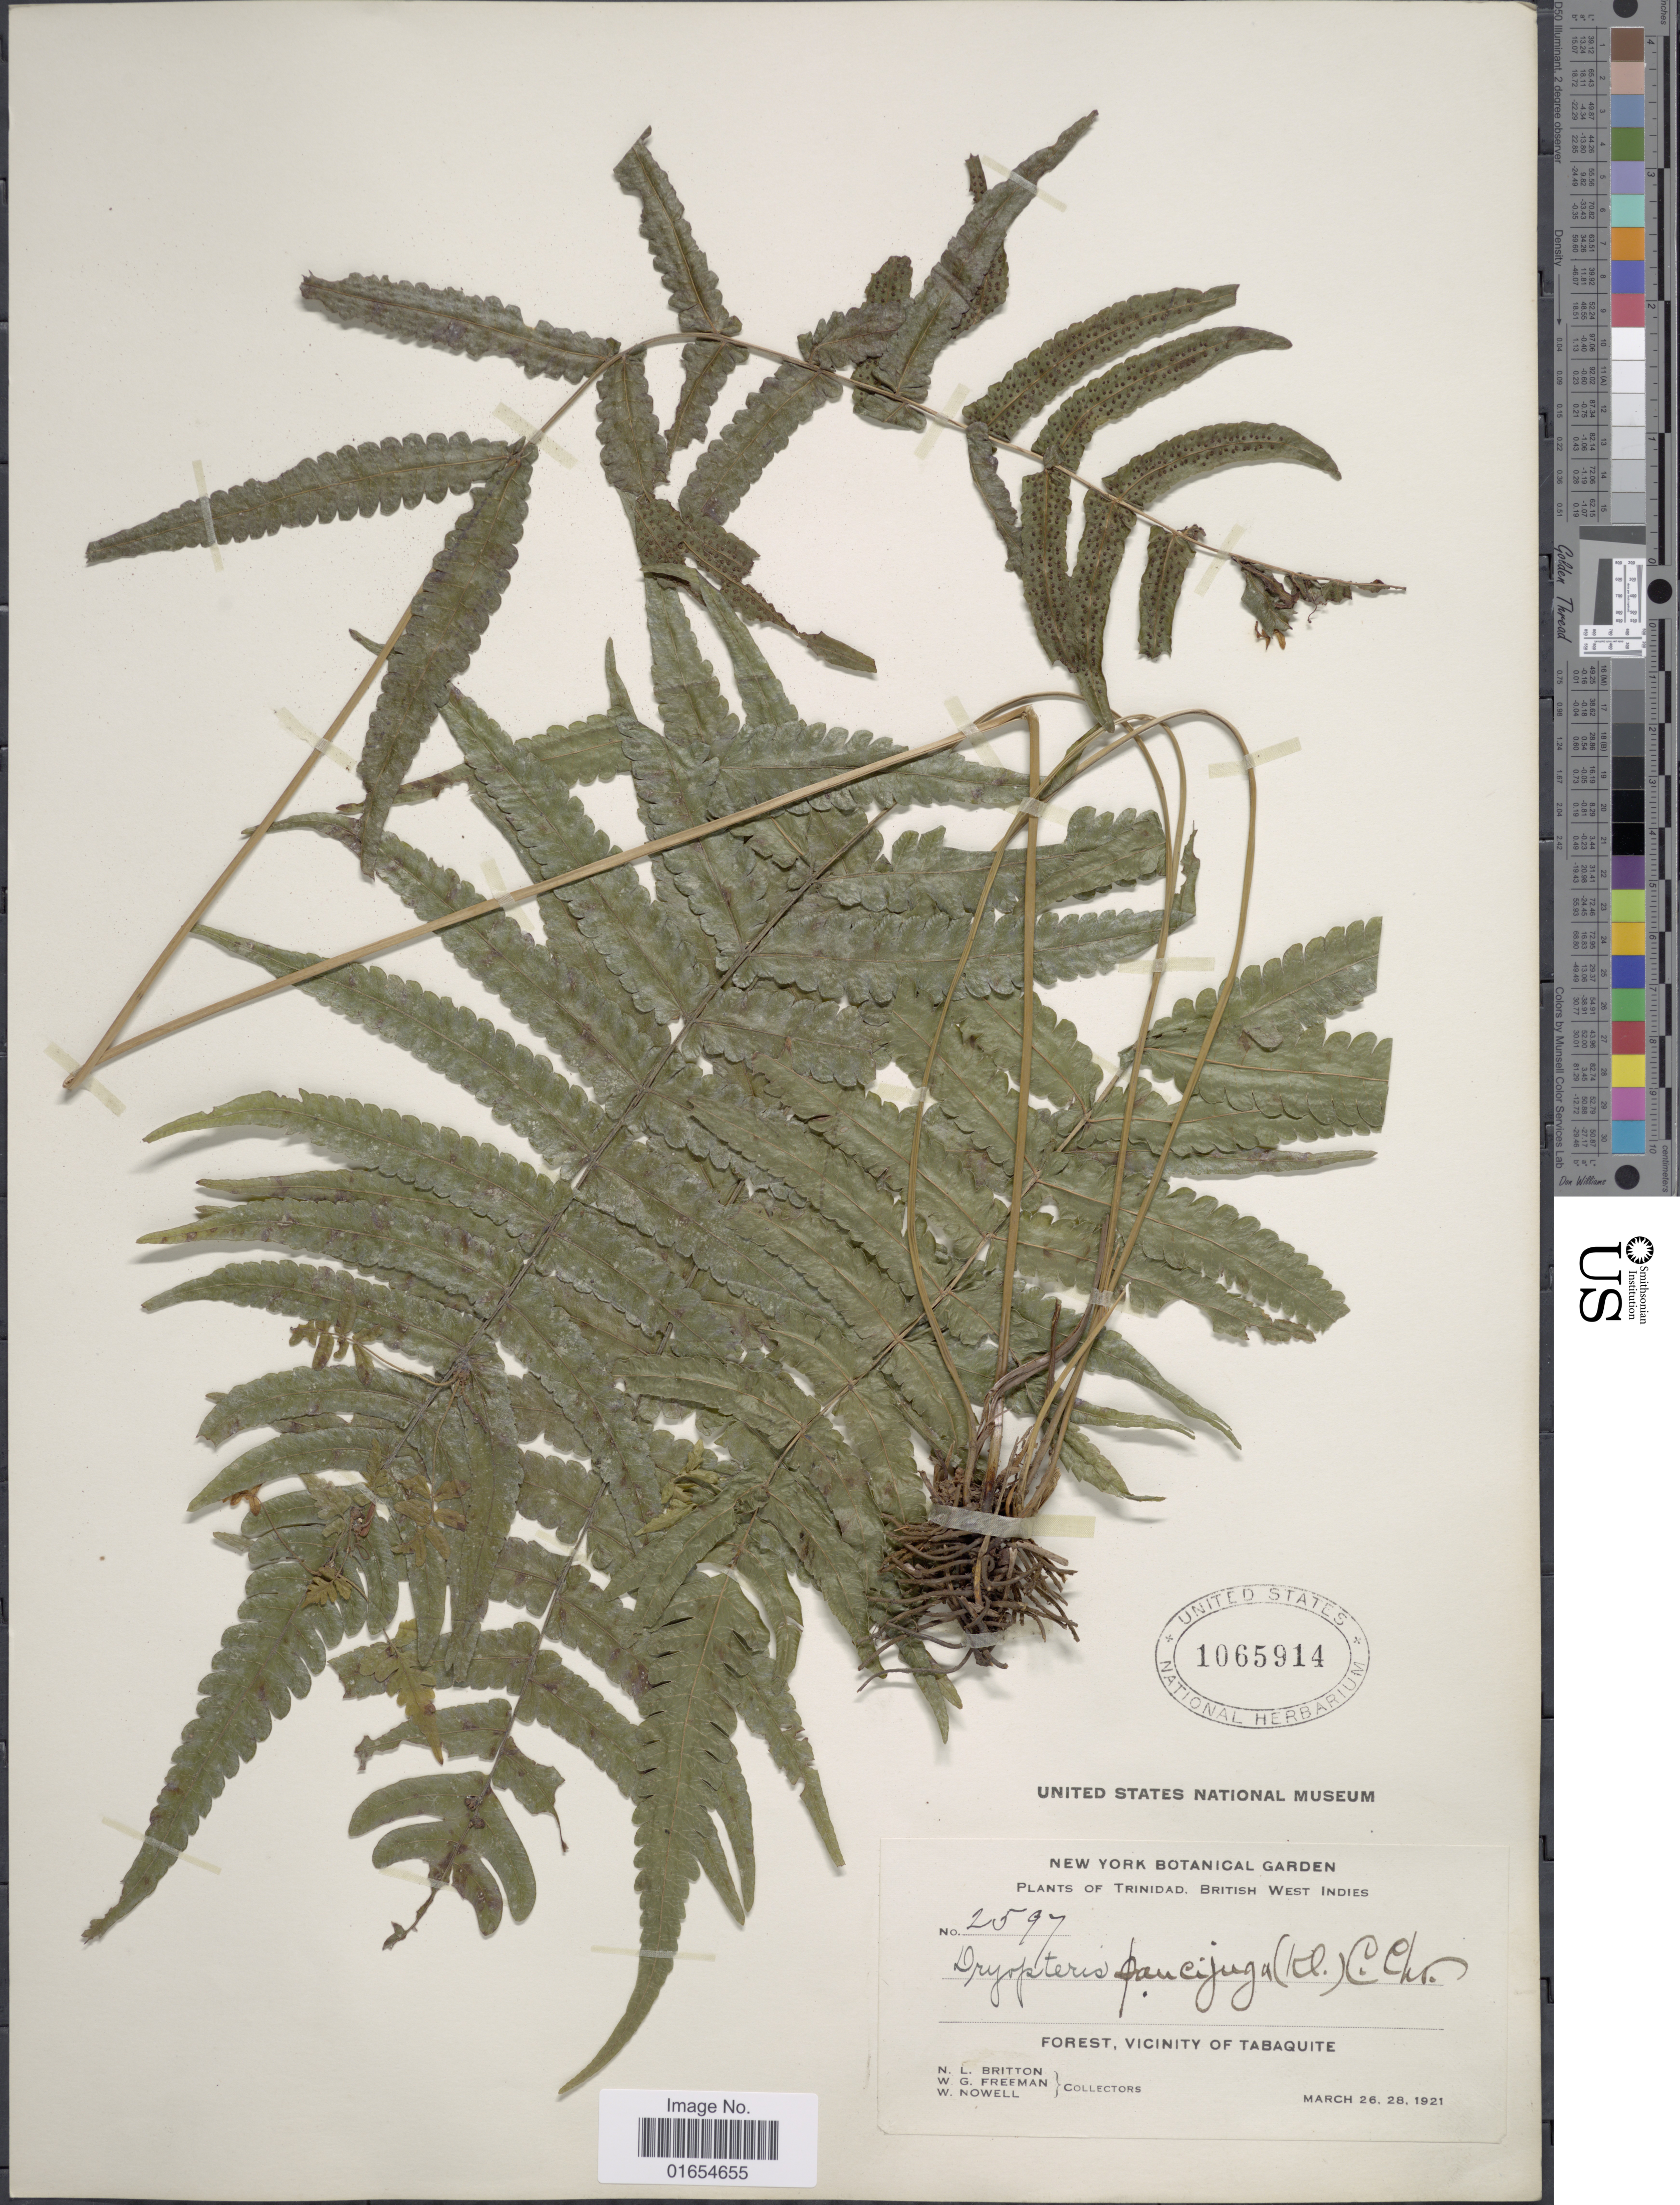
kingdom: Plantae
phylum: Tracheophyta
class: Polypodiopsida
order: Polypodiales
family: Thelypteridaceae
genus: Goniopteris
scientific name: Goniopteris paucijuga (Klotzsch) comb. nov., ined 2015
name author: (Klotzsch)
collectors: N. Britton, W. Freeman & W. Nowell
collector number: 2597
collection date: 1921-03-26/1921-03-28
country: Trinidad and Tobago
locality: British West Indies, Forest, vicinity of Tabaquite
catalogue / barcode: US 1065914